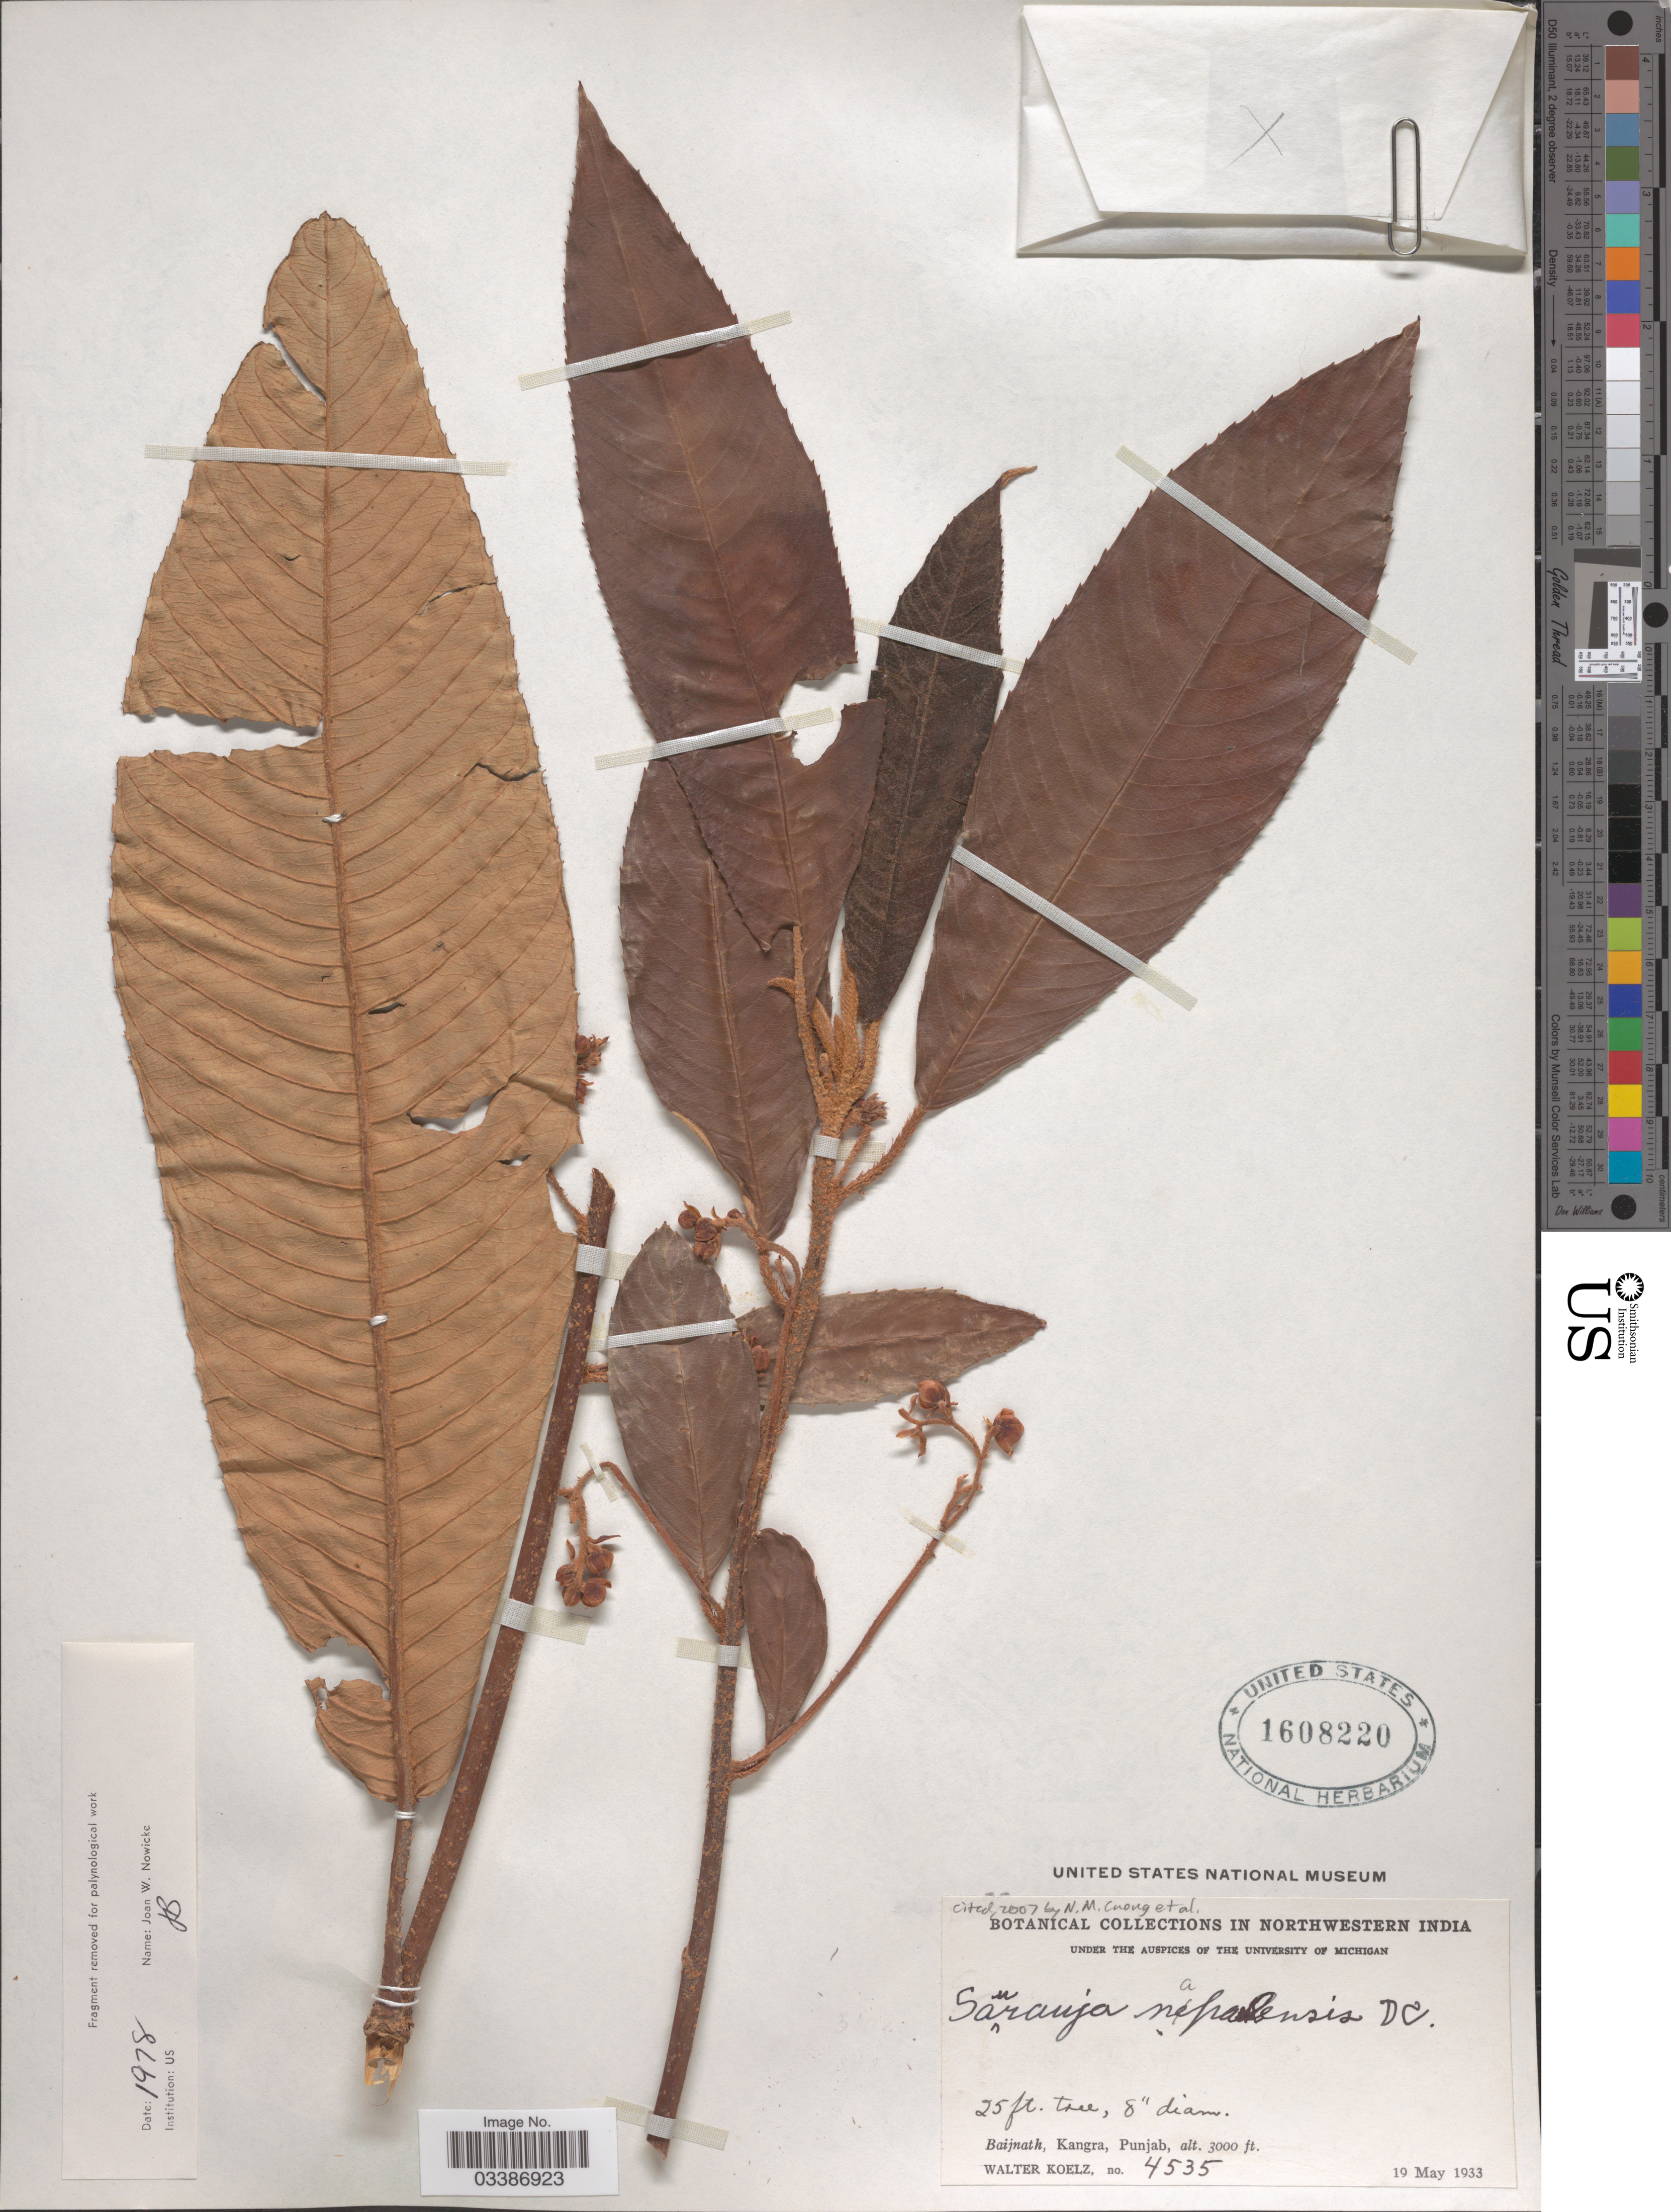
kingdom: Plantae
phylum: Tracheophyta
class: Magnoliopsida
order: Ericales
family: Actinidiaceae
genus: Saurauia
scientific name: Saurauia napaulensis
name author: DC.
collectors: W. N. Koelz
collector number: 4535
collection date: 1933-05-19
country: India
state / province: Punjab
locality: Northwestern India. Baijnath, Kangra.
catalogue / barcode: US 1608220